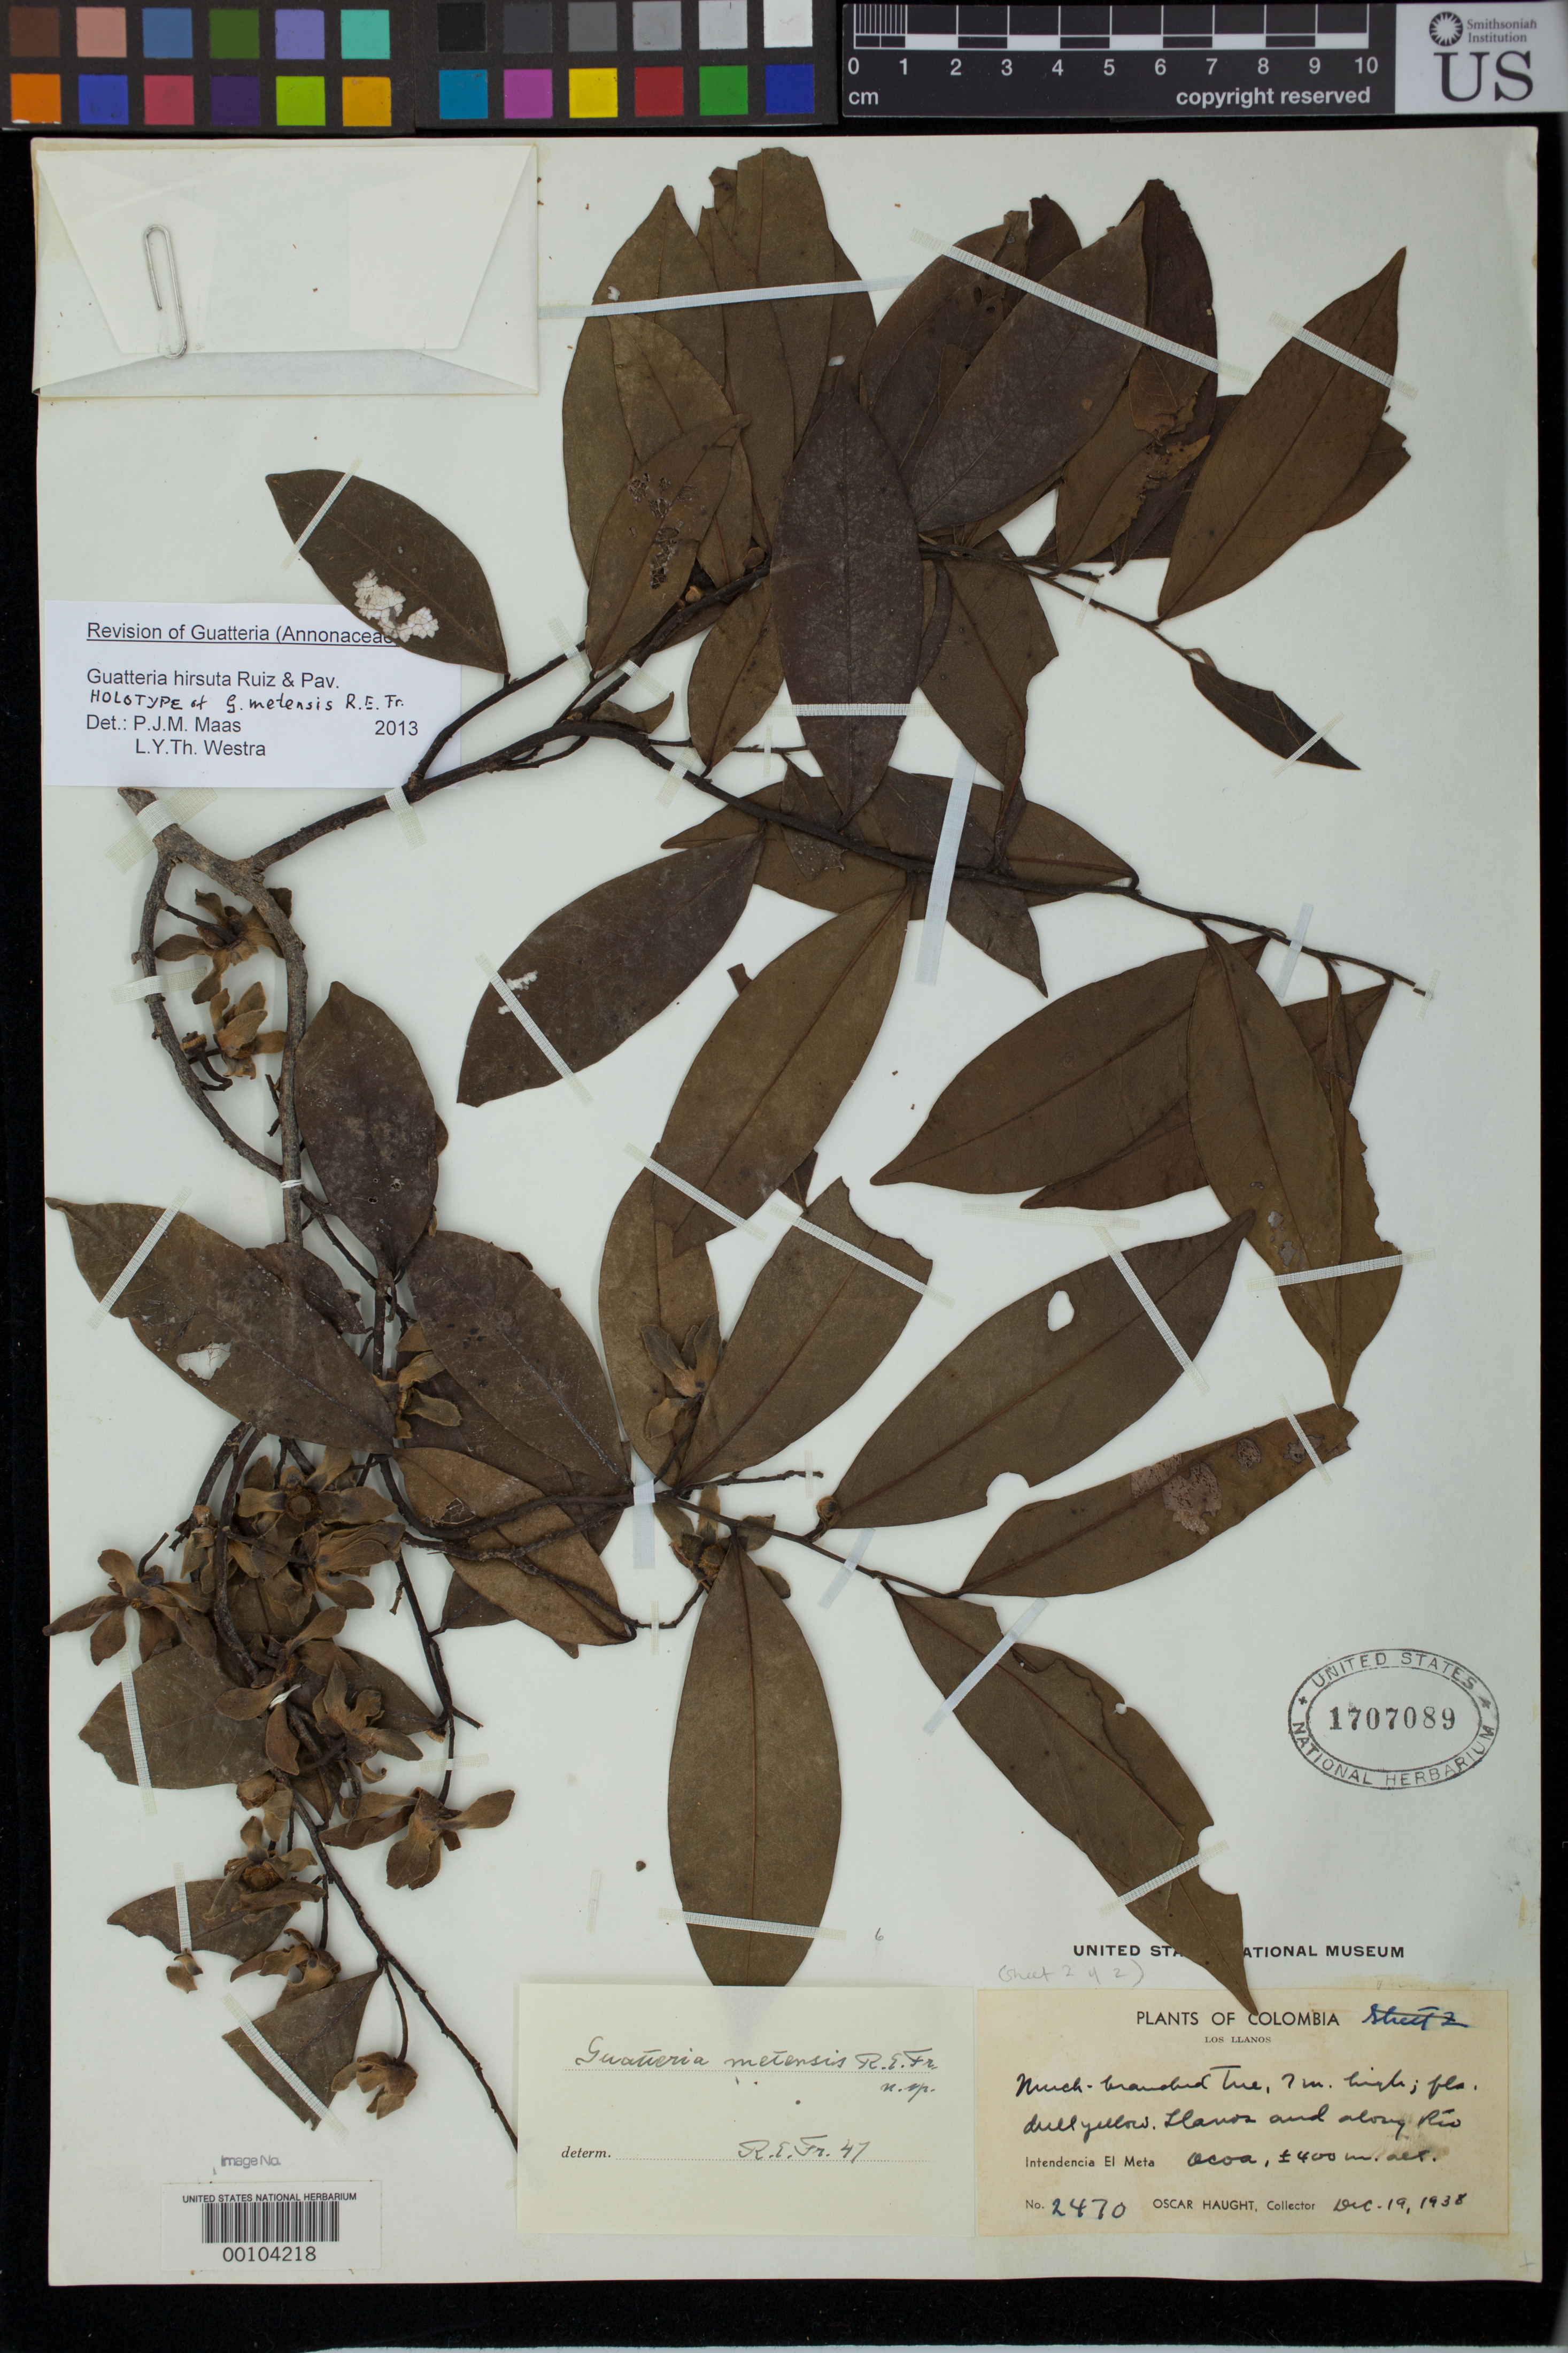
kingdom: Plantae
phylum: Tracheophyta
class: Magnoliopsida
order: Magnoliales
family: Annonaceae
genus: Guatteria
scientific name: Guatteria metensis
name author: R.E. Fr.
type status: Isotype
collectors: O. L. Haught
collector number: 2470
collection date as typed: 19 Dec 1938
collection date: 1938-12-19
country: Colombia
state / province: Meta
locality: Llanos & along Rio Ocoa.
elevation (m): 400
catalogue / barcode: US 1707089